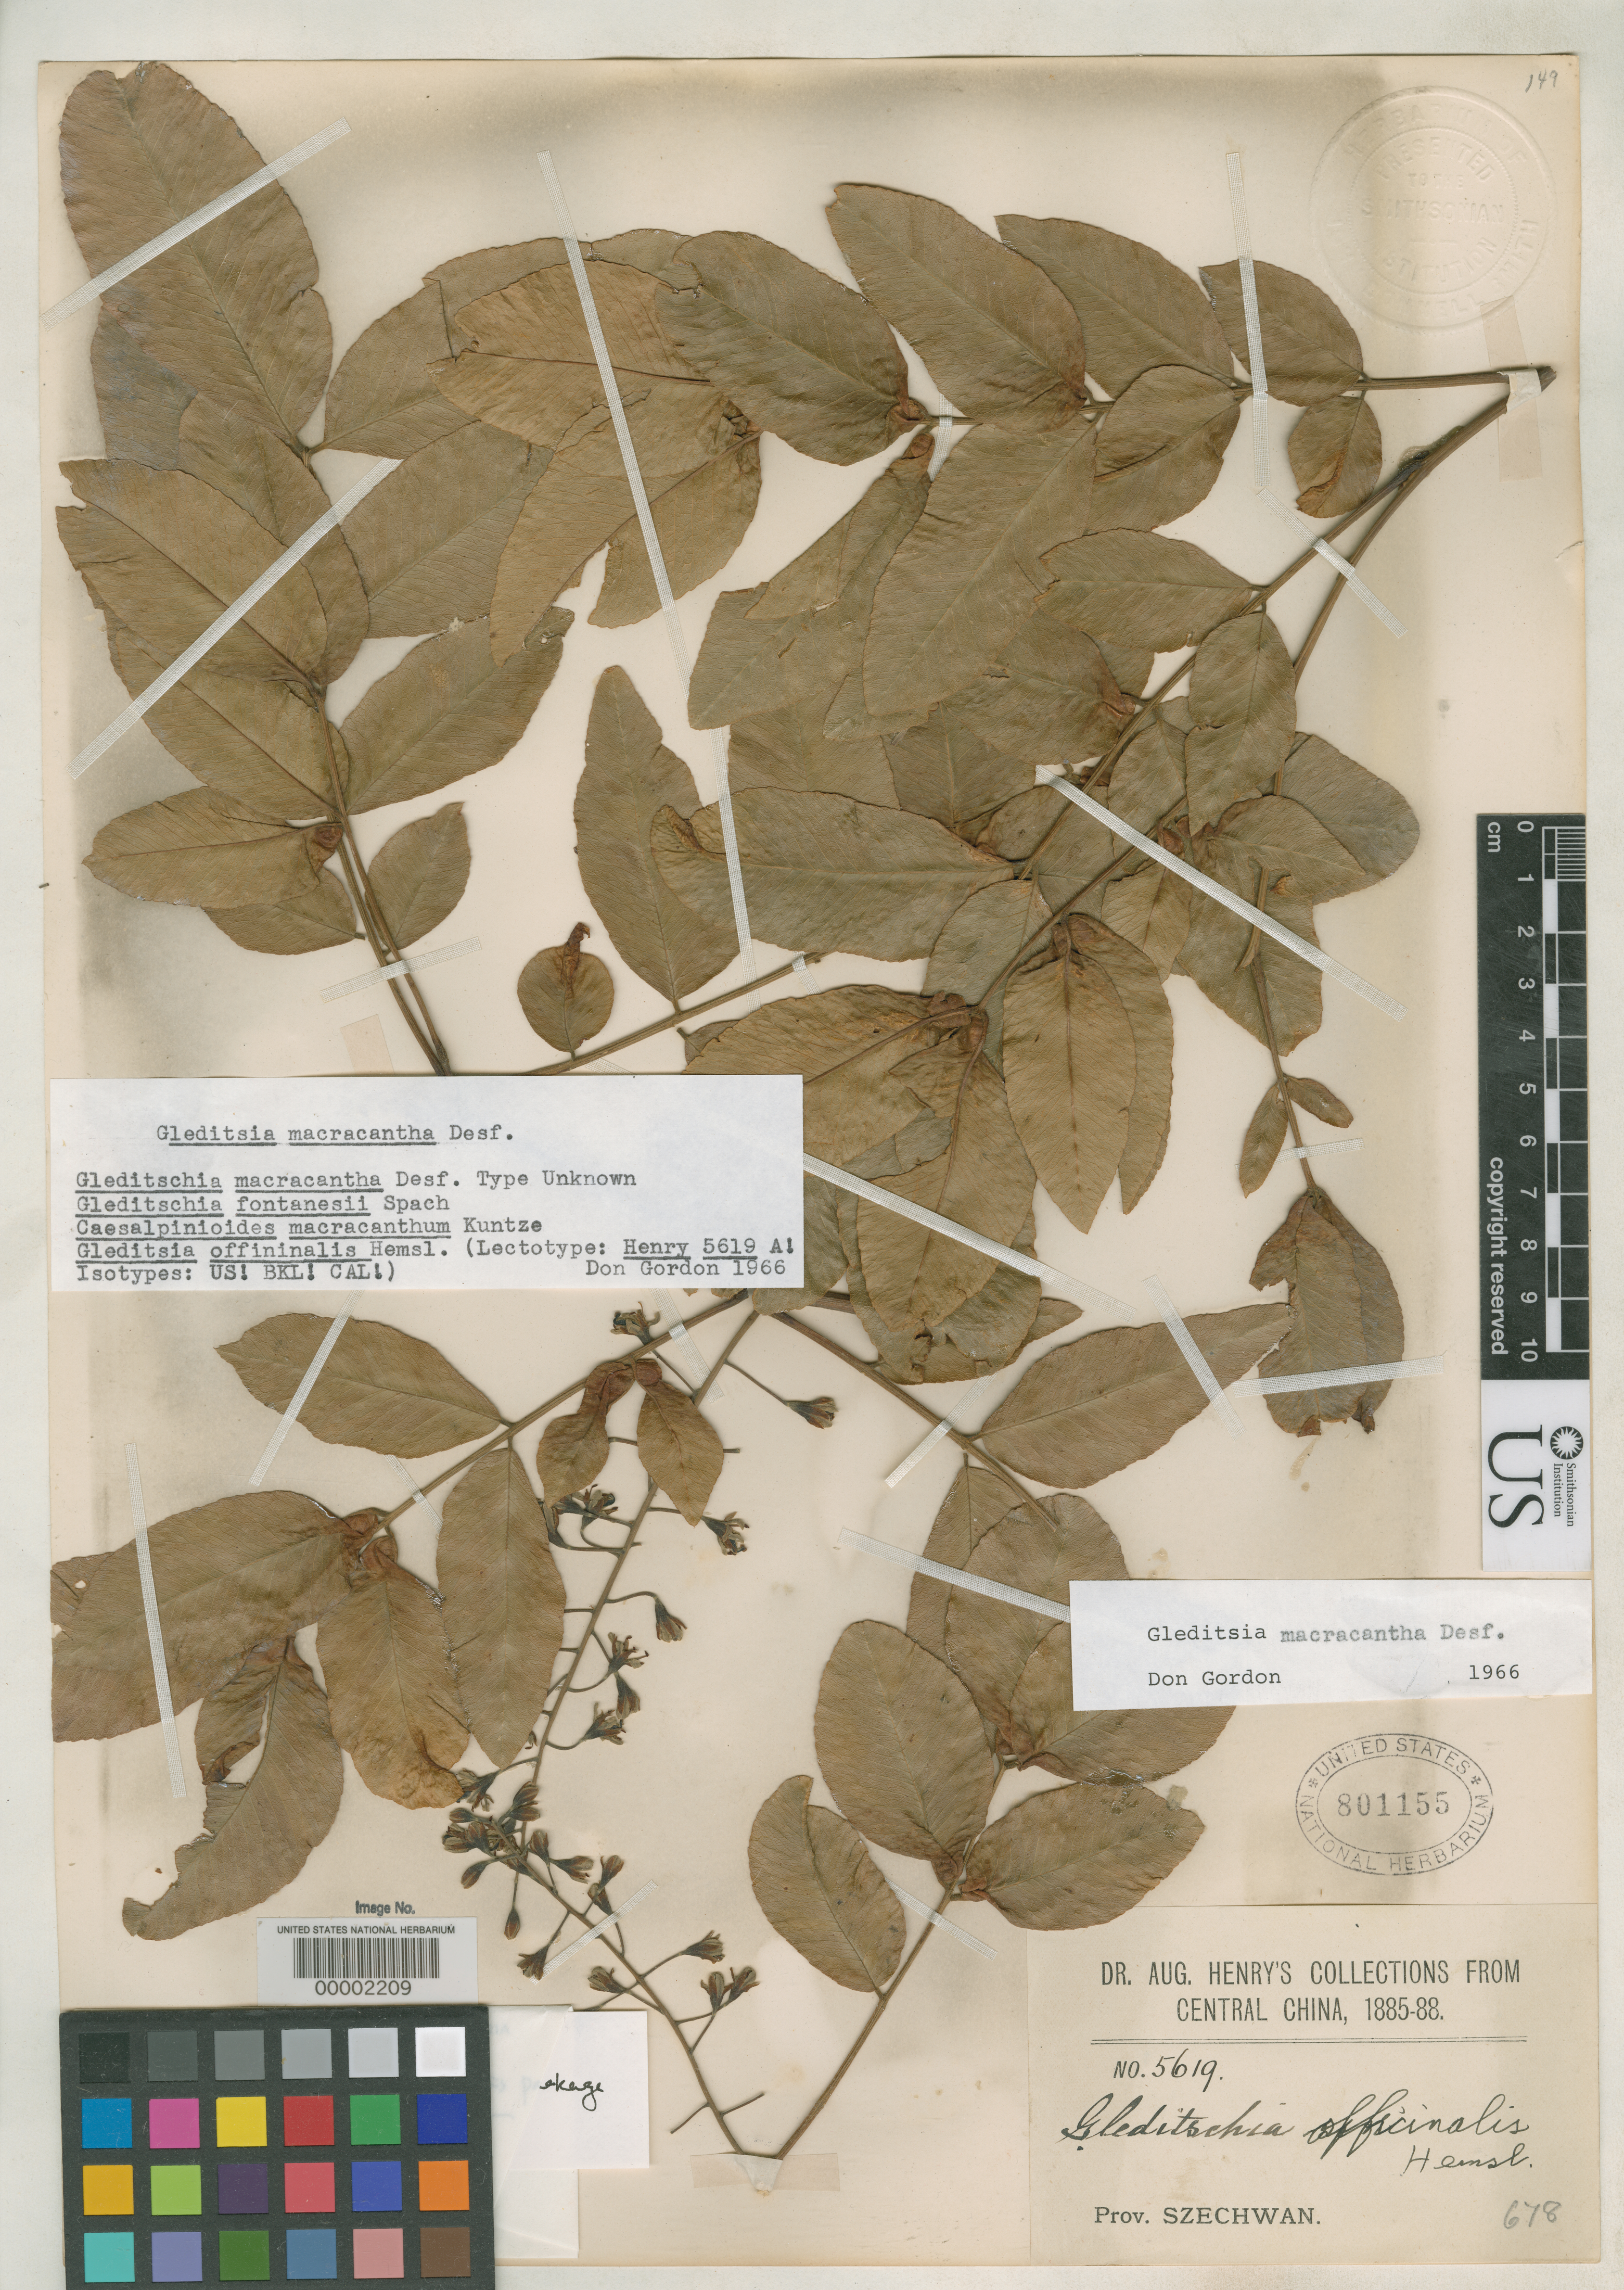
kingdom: Plantae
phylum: Tracheophyta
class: Magnoliopsida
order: Fabales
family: Fabaceae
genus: Gleditsia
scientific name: Gleditsia officinalis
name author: Hemsl.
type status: Isosyntype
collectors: A. Henry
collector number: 5619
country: China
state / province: Sichuan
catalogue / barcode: US 801155